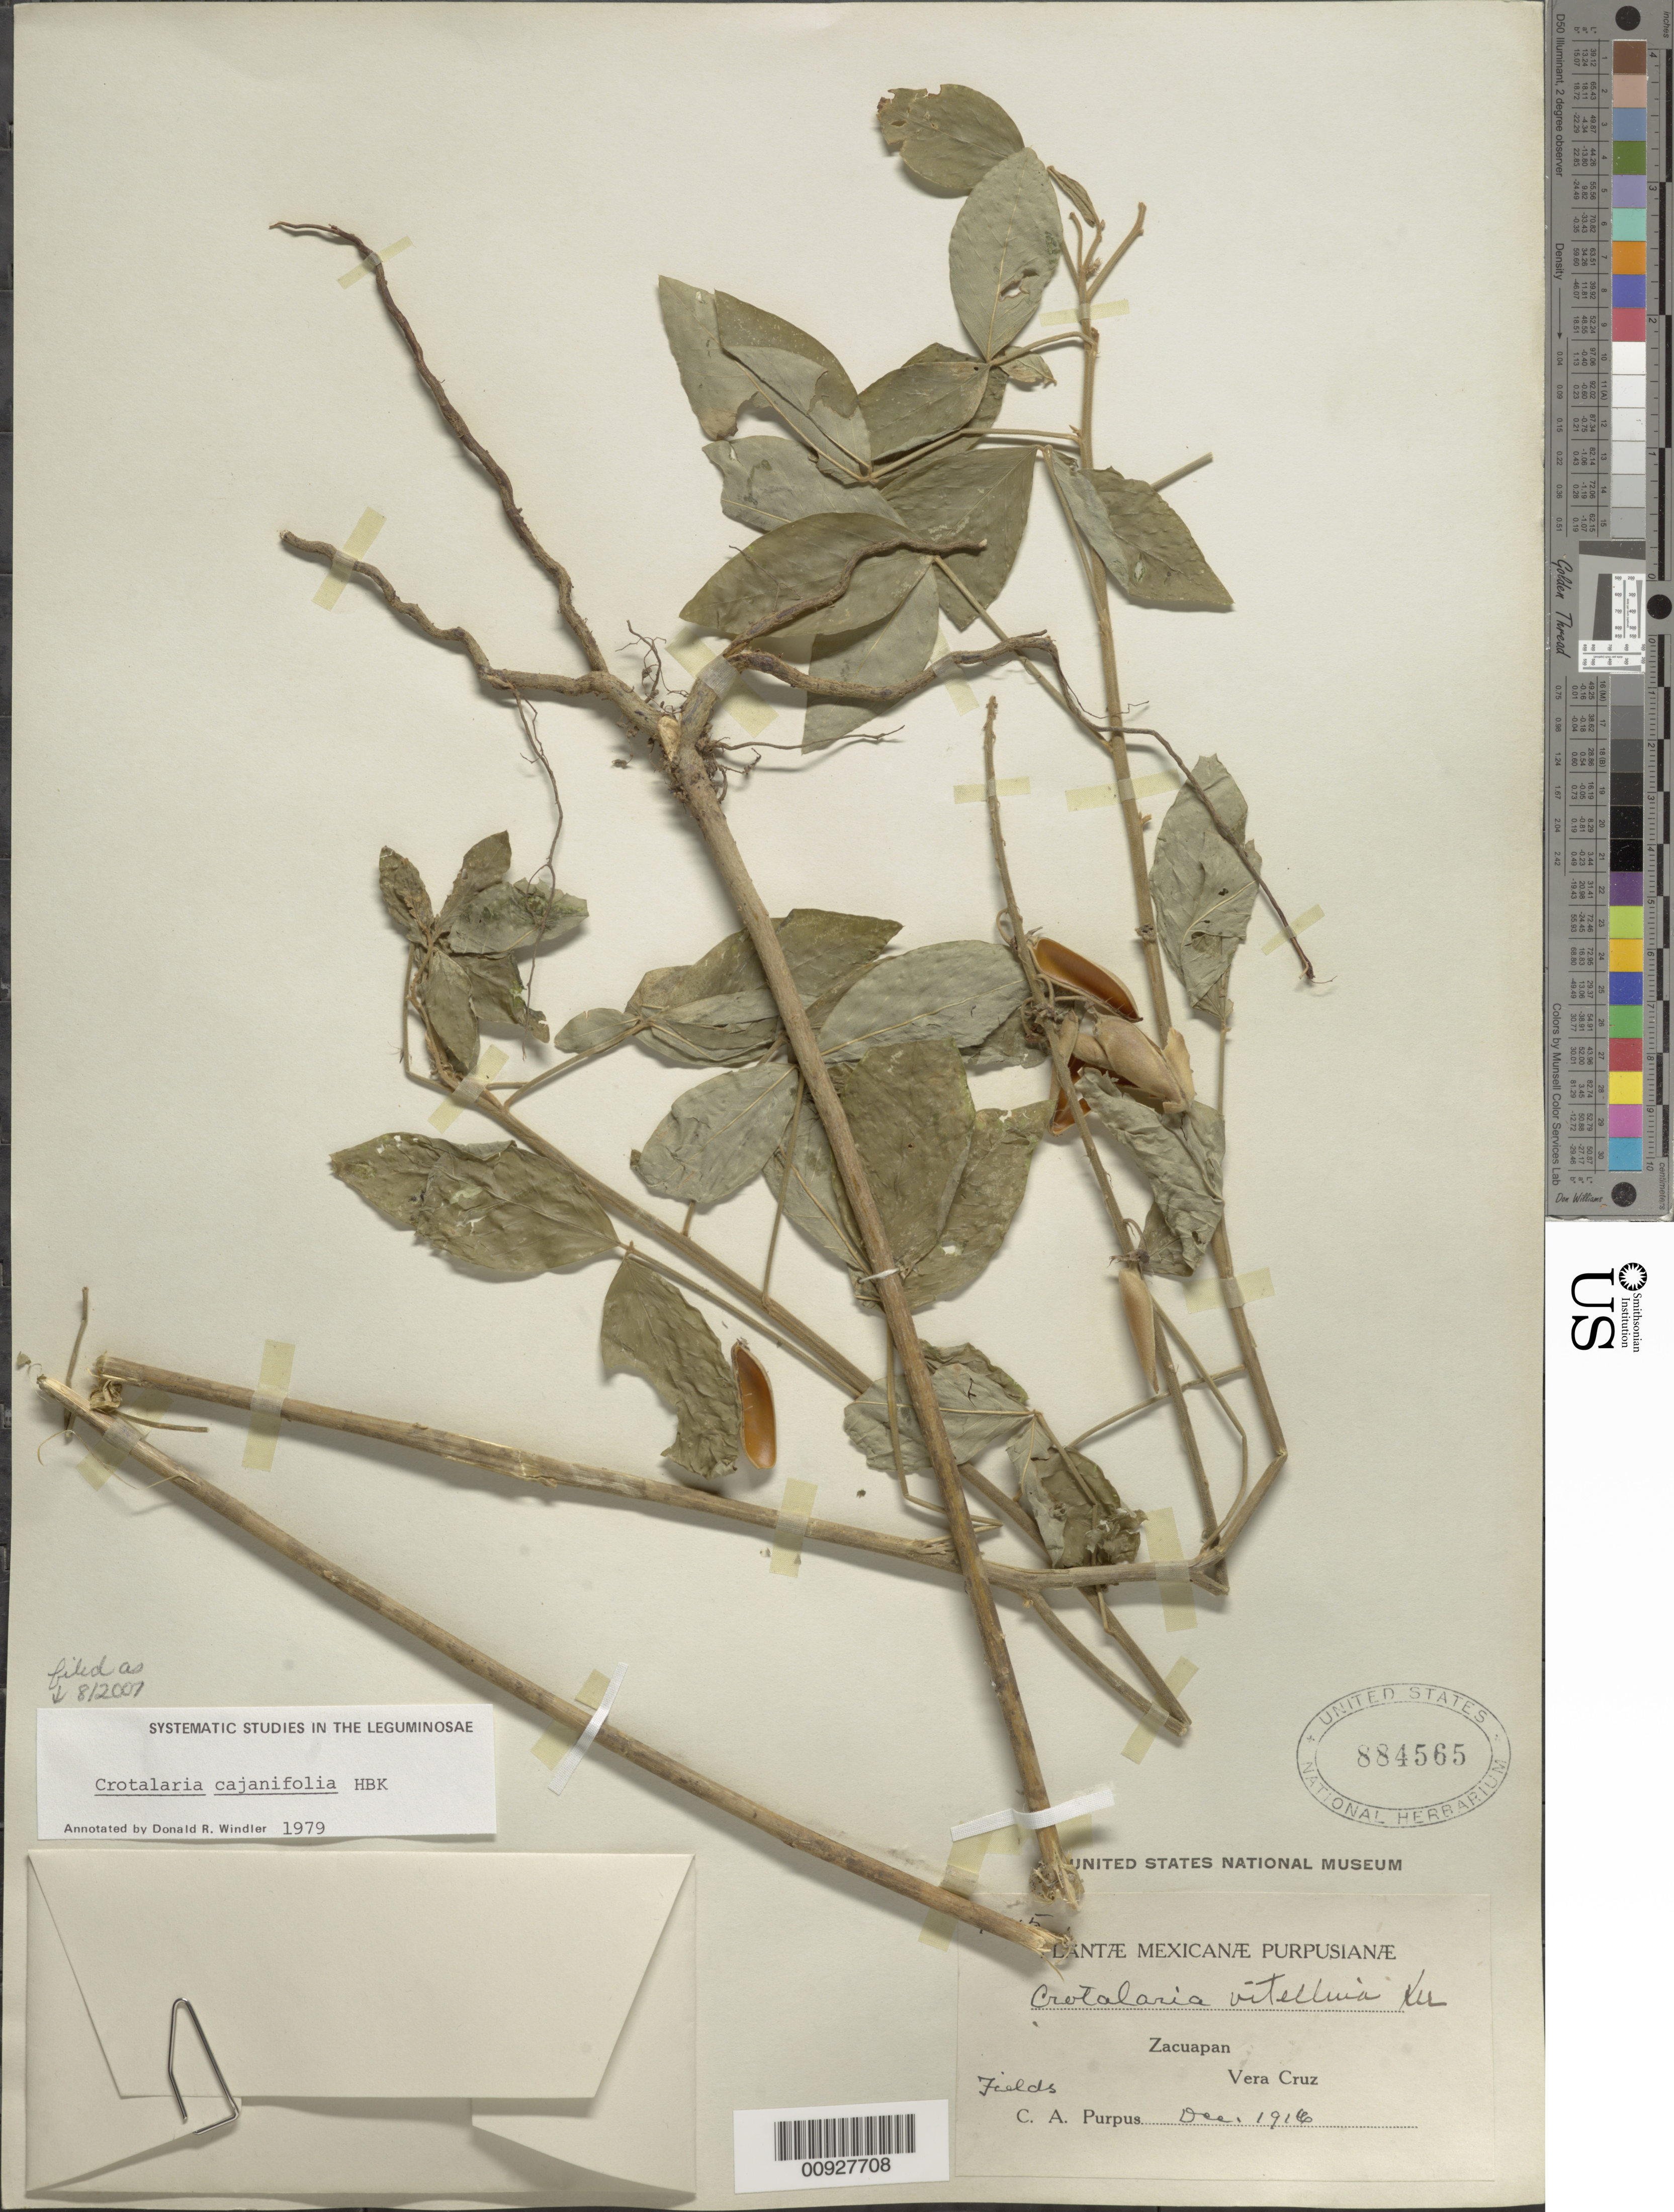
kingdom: Plantae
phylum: Tracheophyta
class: Magnoliopsida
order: Fabales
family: Fabaceae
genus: Crotalaria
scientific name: Crotalaria cajanifolia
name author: Kunth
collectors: C. A. Purpus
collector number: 7745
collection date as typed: Dec 1916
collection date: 1916-12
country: Mexico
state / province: Veracruz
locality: Zacuapan, Veracruz.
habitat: Fields.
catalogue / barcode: US 884565